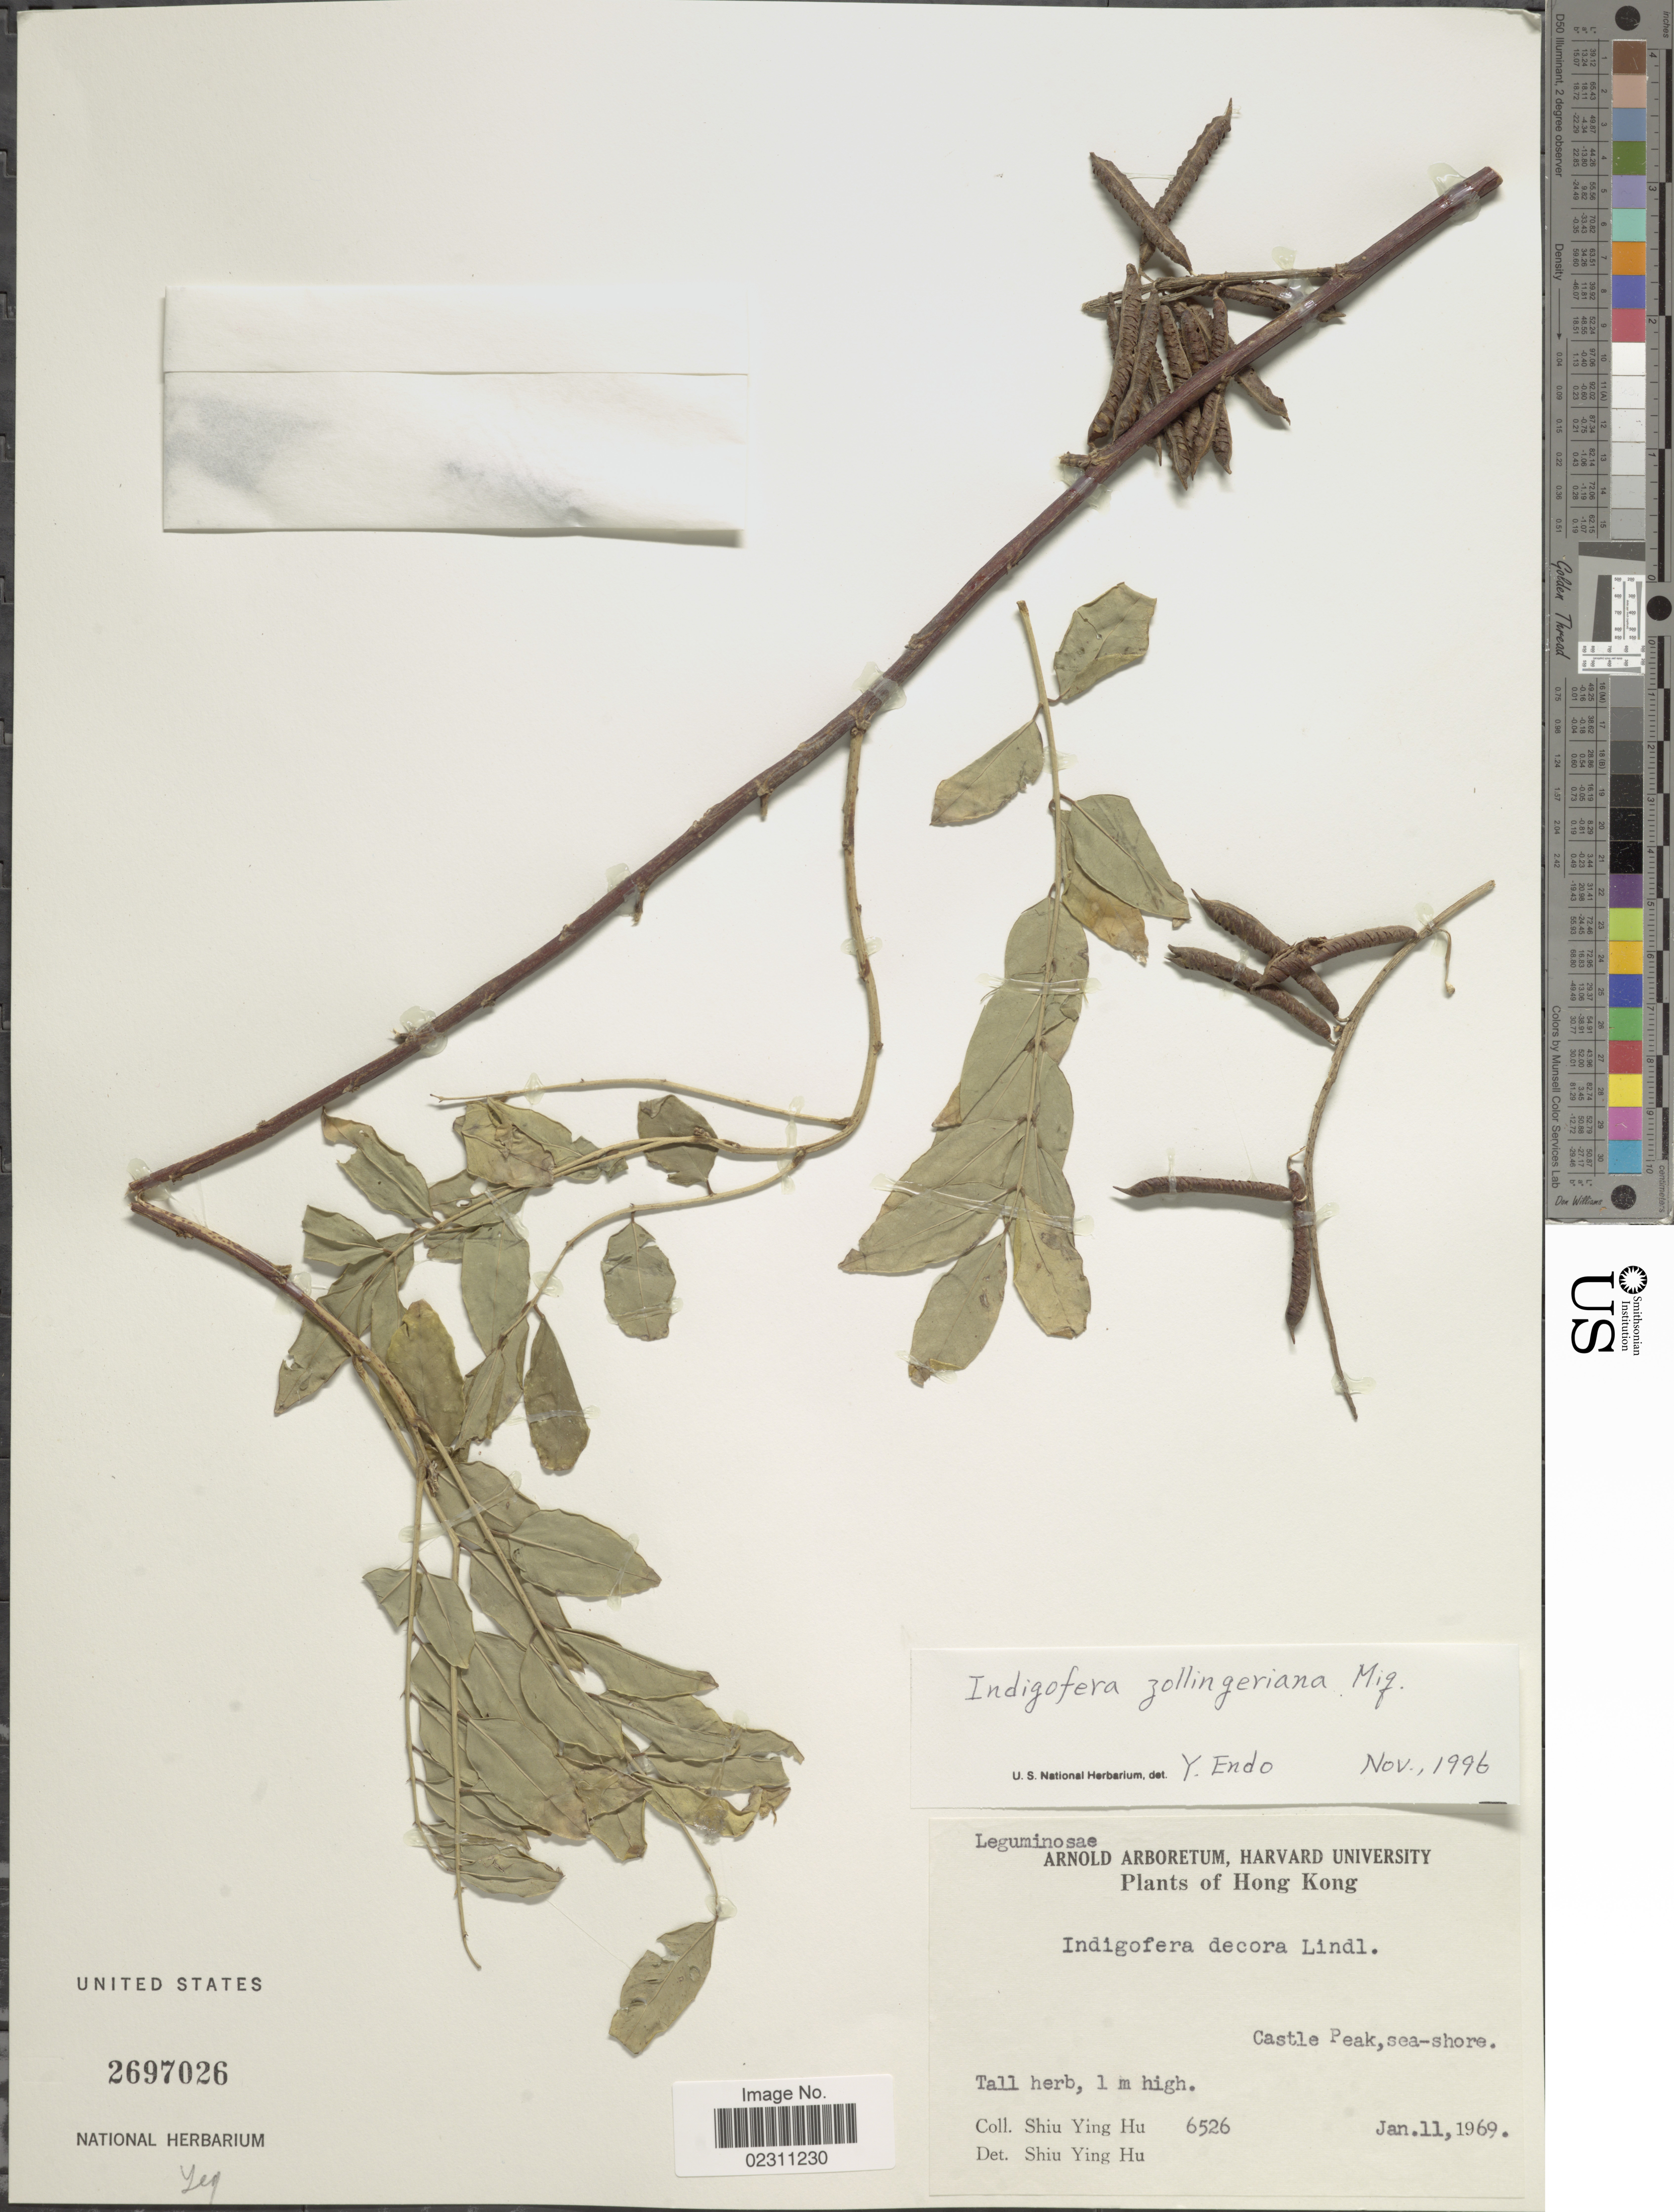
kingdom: Plantae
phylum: Tracheophyta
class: Magnoliopsida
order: Fabales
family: Fabaceae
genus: Indigofera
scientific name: Indigofera zollingeriana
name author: Miq.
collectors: S. Y. Hu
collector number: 6526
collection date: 1969-01-11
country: China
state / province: Hong Kong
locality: Castle Peak, sea-shore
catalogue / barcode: US 2697026